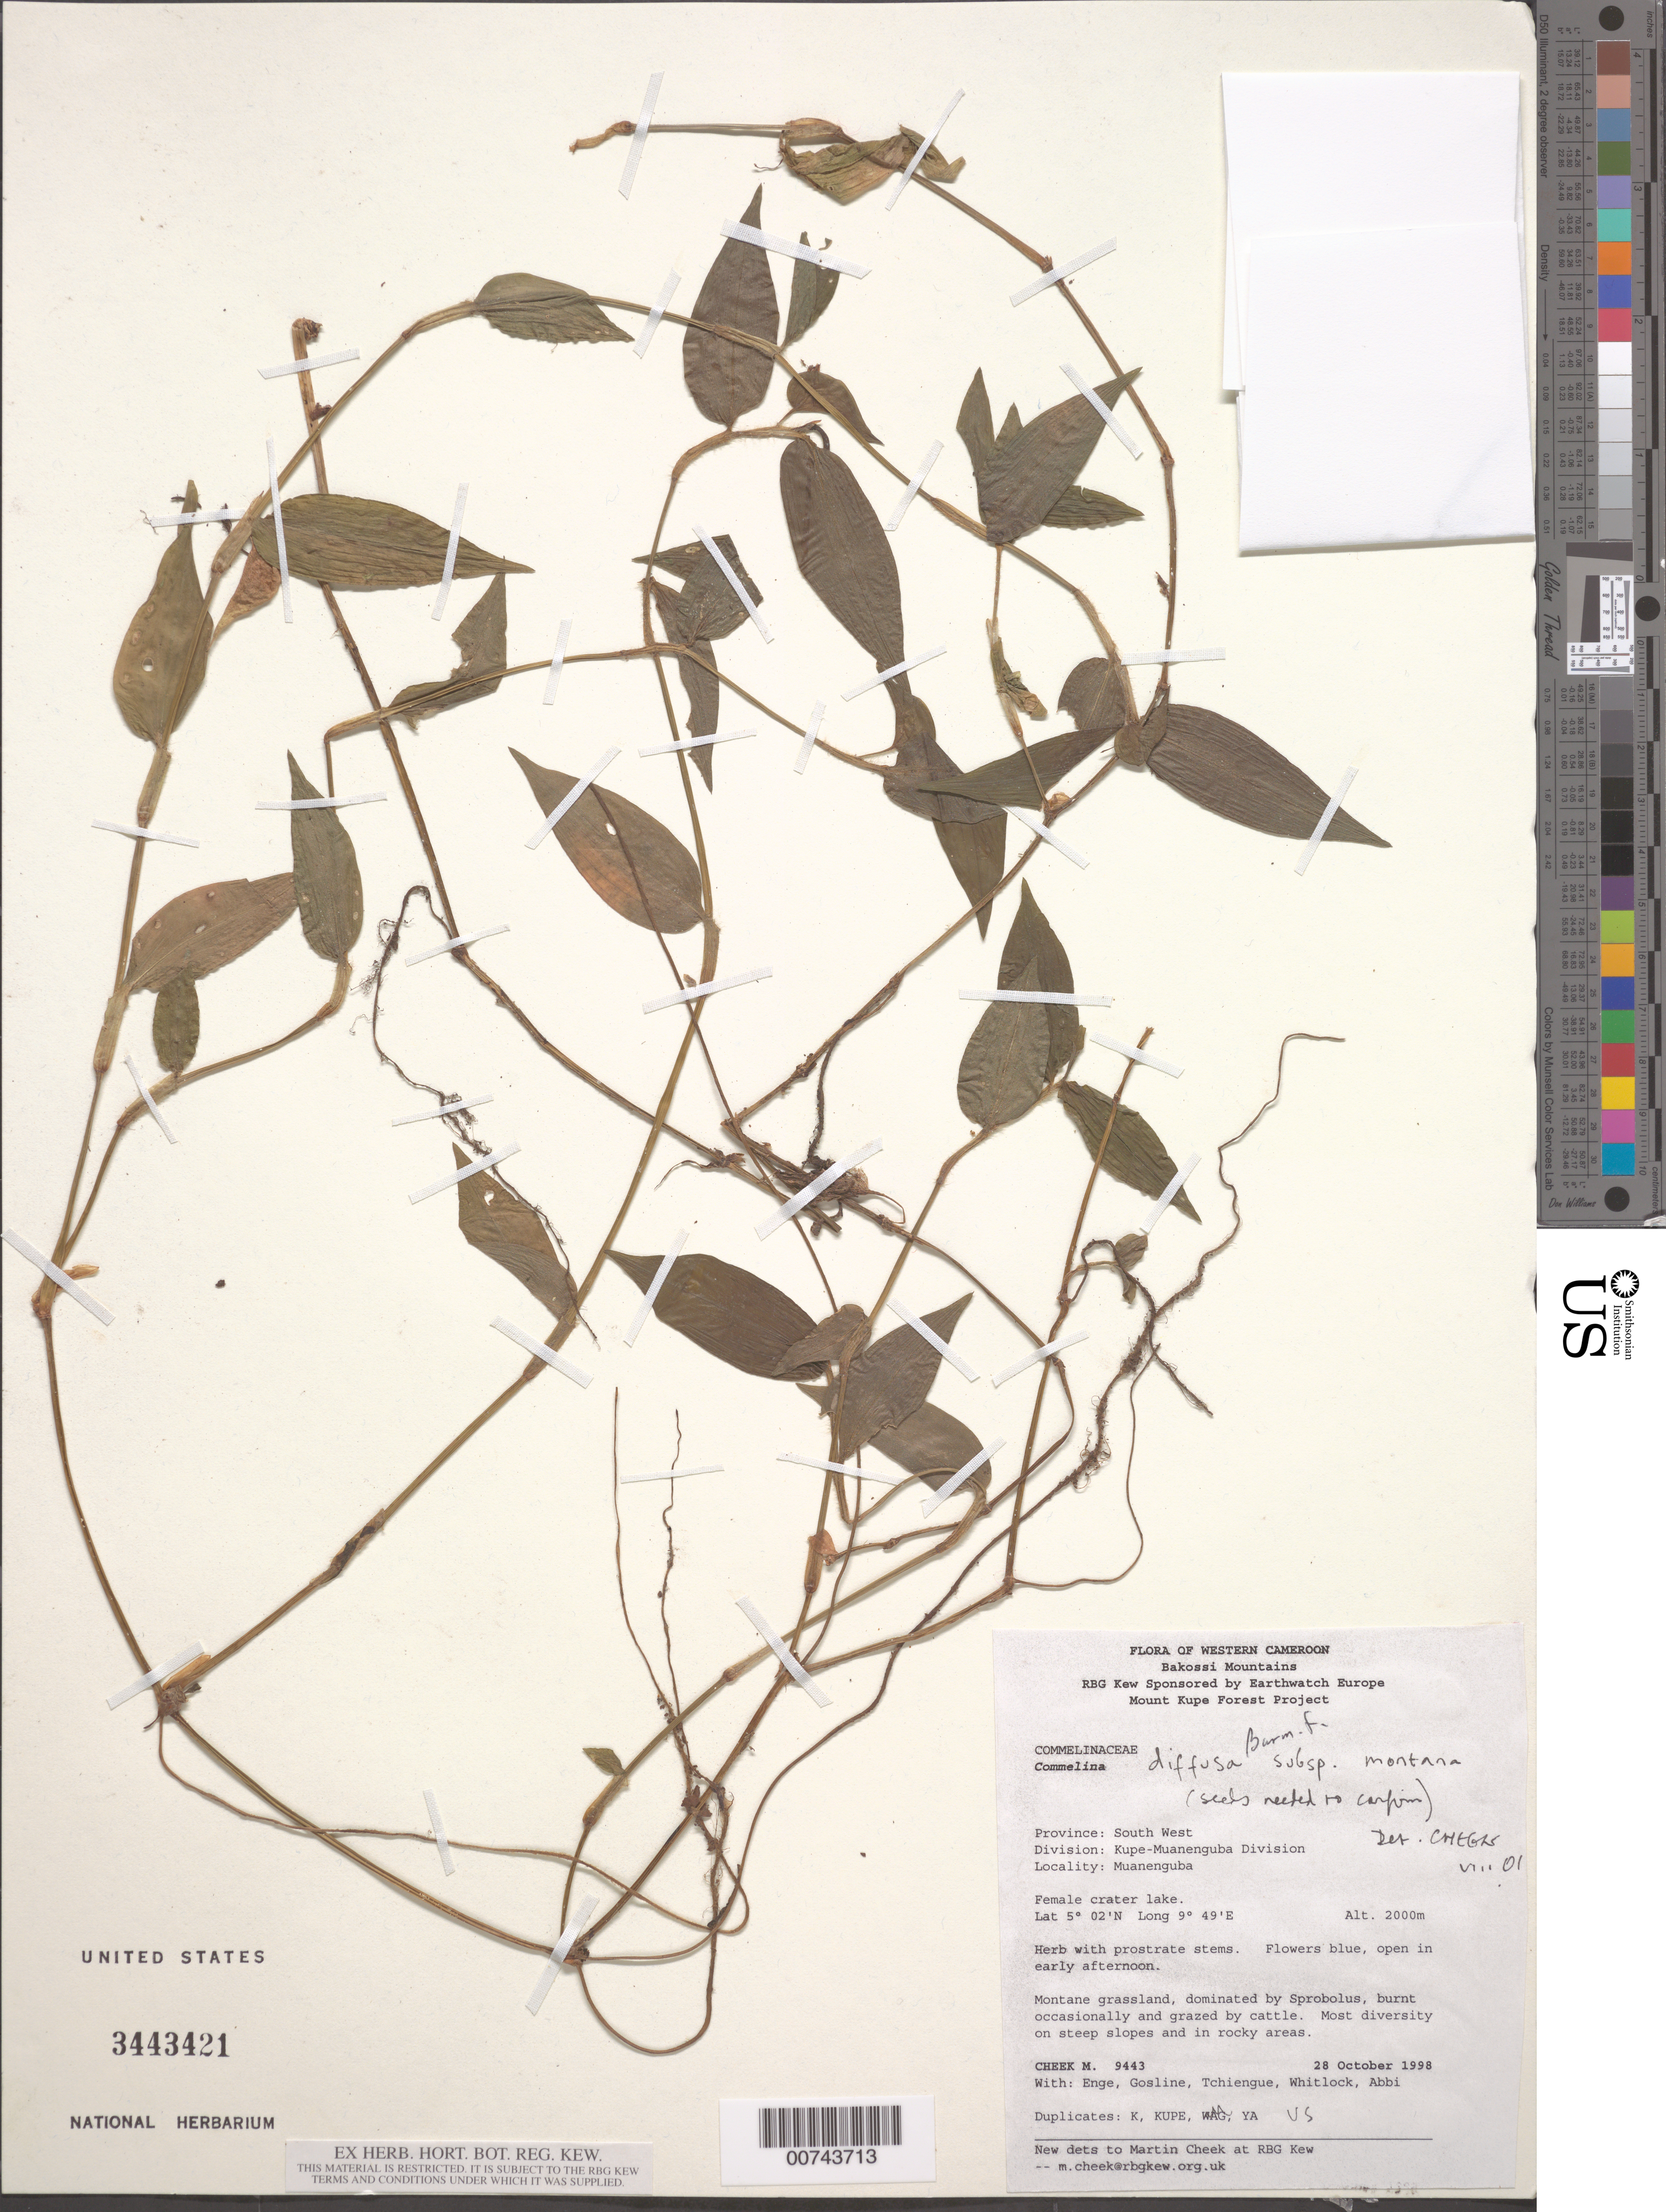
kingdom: Plantae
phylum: Tracheophyta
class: Liliopsida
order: Commelinales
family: Commelinaceae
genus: Commelina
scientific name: Commelina diffusa subsp. montana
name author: J.K. Morton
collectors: M. Cheek, -. Gosline, -- Enge, -- Tchiengue & -- Abbi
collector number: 9443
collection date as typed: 28 Oct 1998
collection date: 1998-10-28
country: Cameroon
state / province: Sud-Ouest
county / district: Kupe-Muanenguba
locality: Muanenguba, Female Crater Lake.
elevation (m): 2000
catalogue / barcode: US 3443421